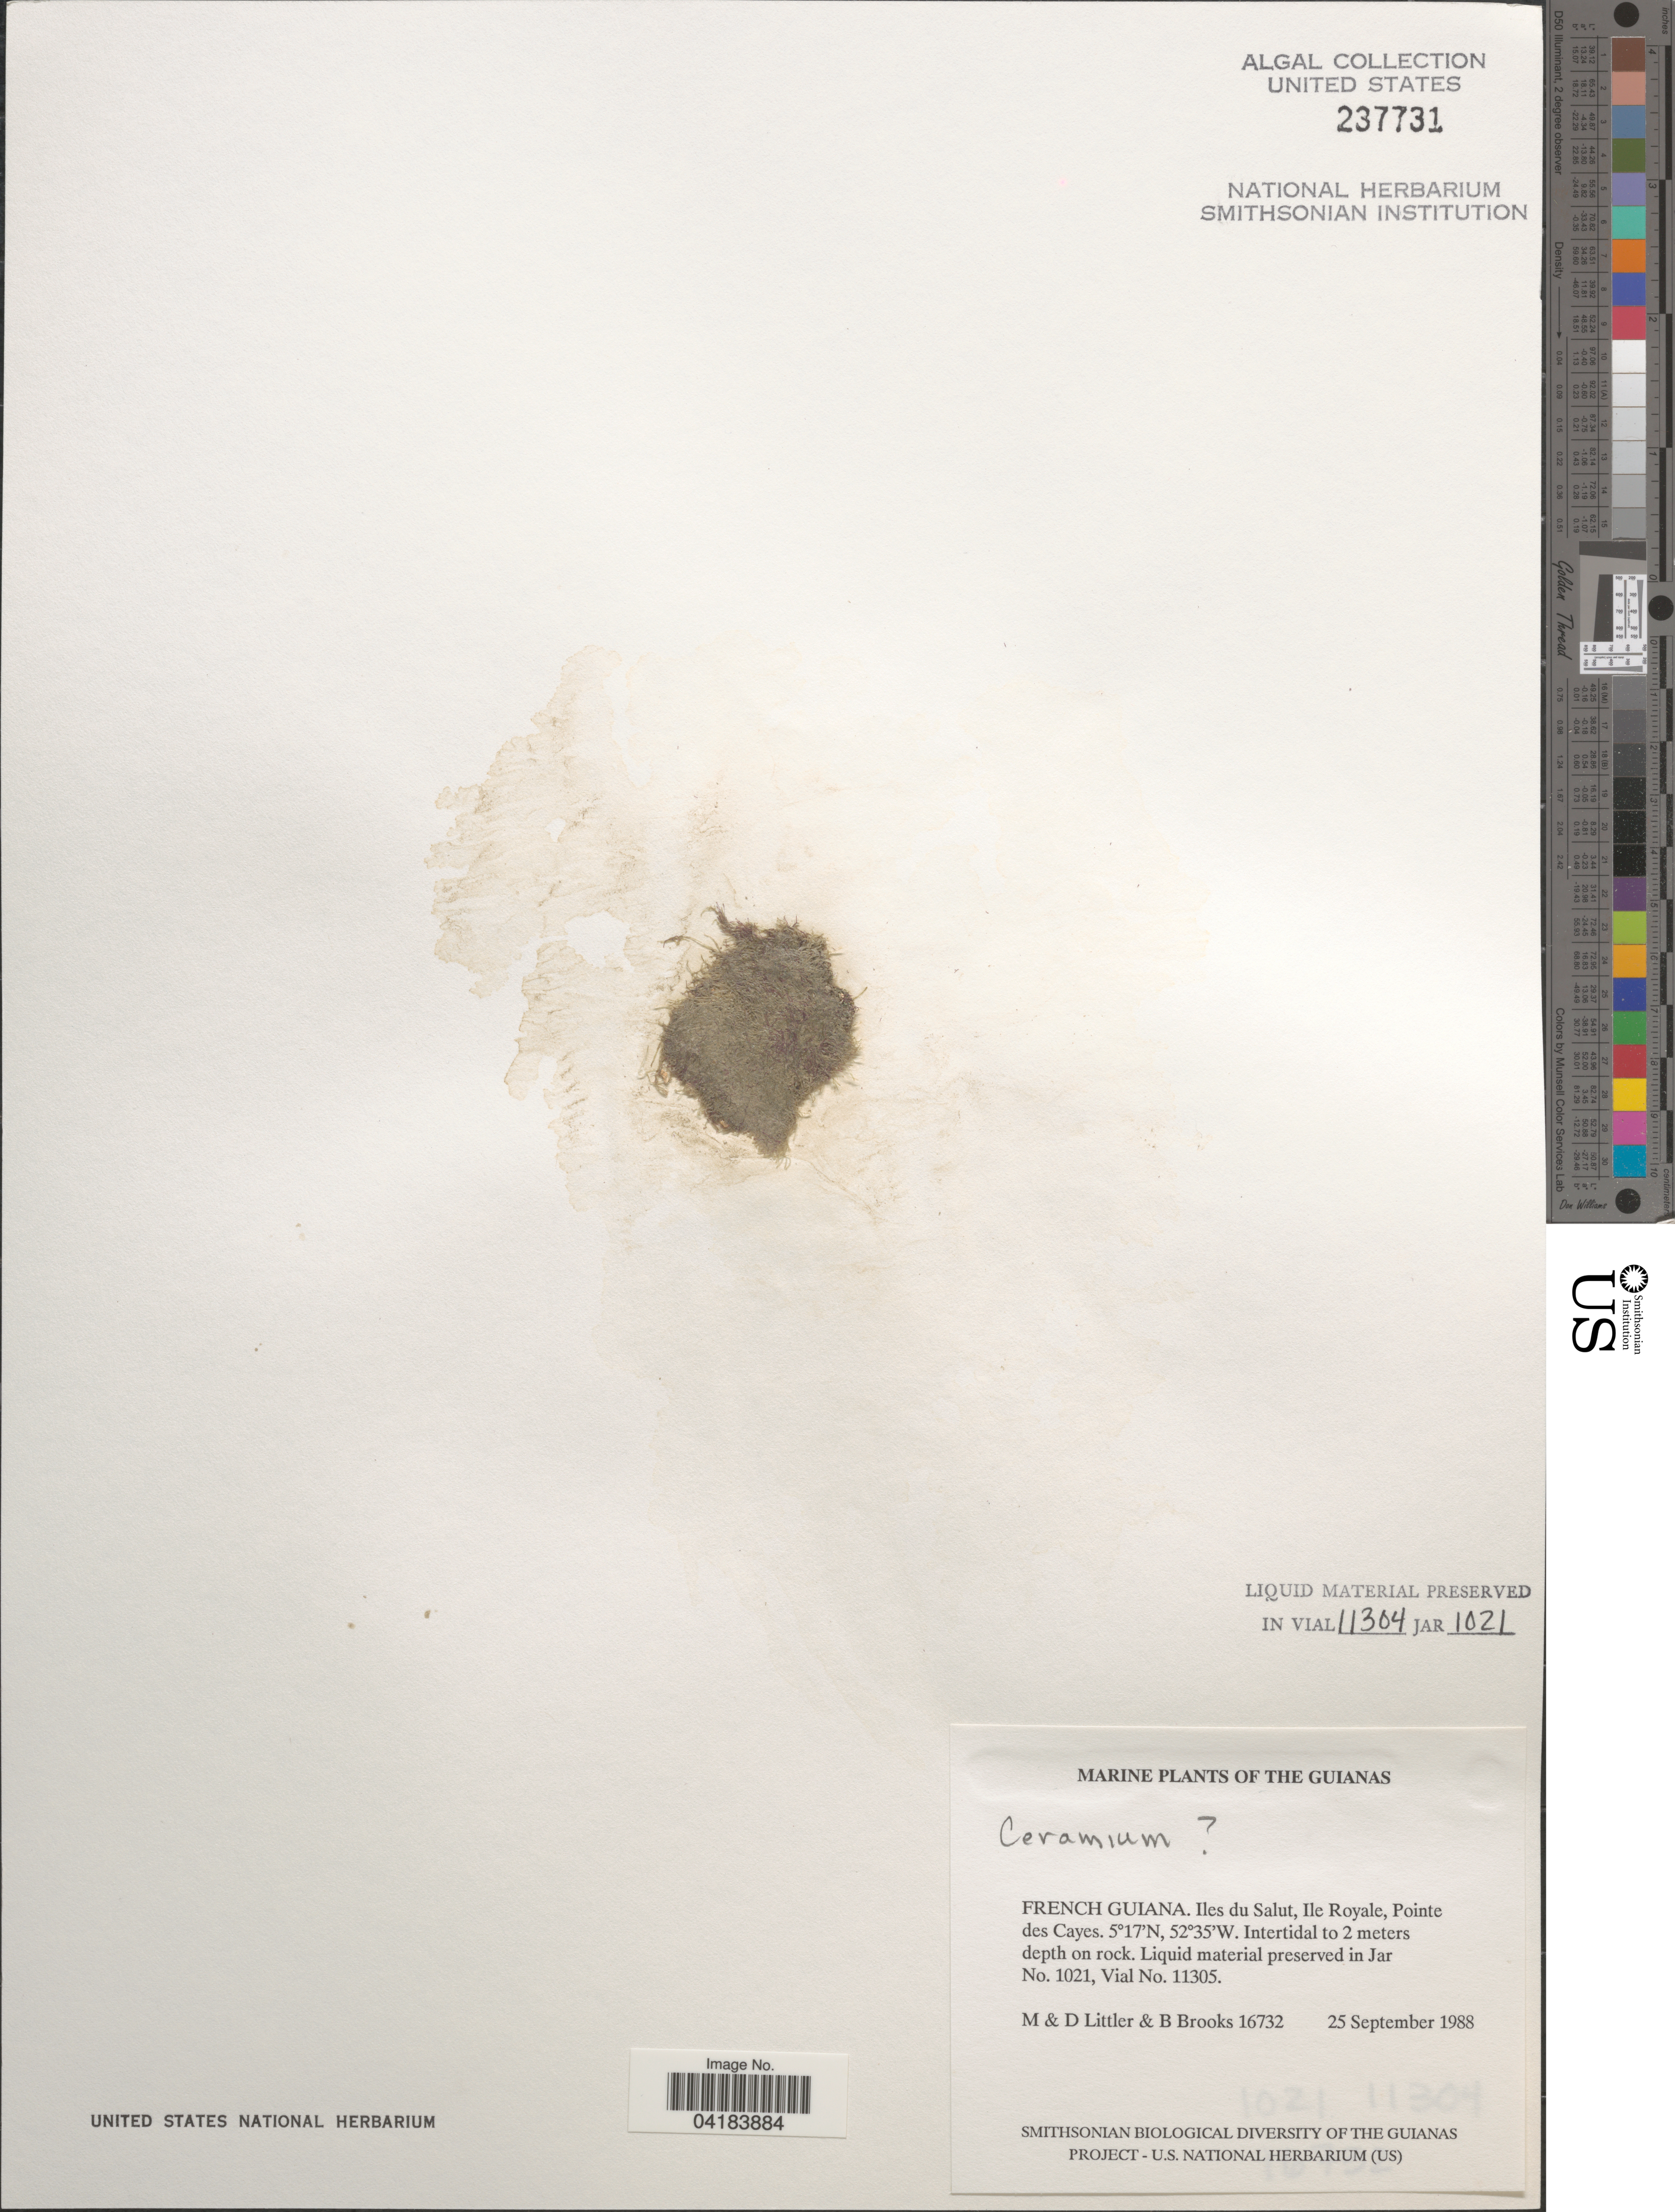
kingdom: Plantae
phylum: Rhodophyta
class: Florideophyceae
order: Ceramiales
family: Ceramiaceae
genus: Ceramium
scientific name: Ceramium sp.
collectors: M. Littler, D. S. Littler & B. Brooks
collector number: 16732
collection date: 1988-09-25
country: French Guiana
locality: The Guianas. Iles du Salut, Ile Royale, Pointe des Cayes.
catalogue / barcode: US 237731